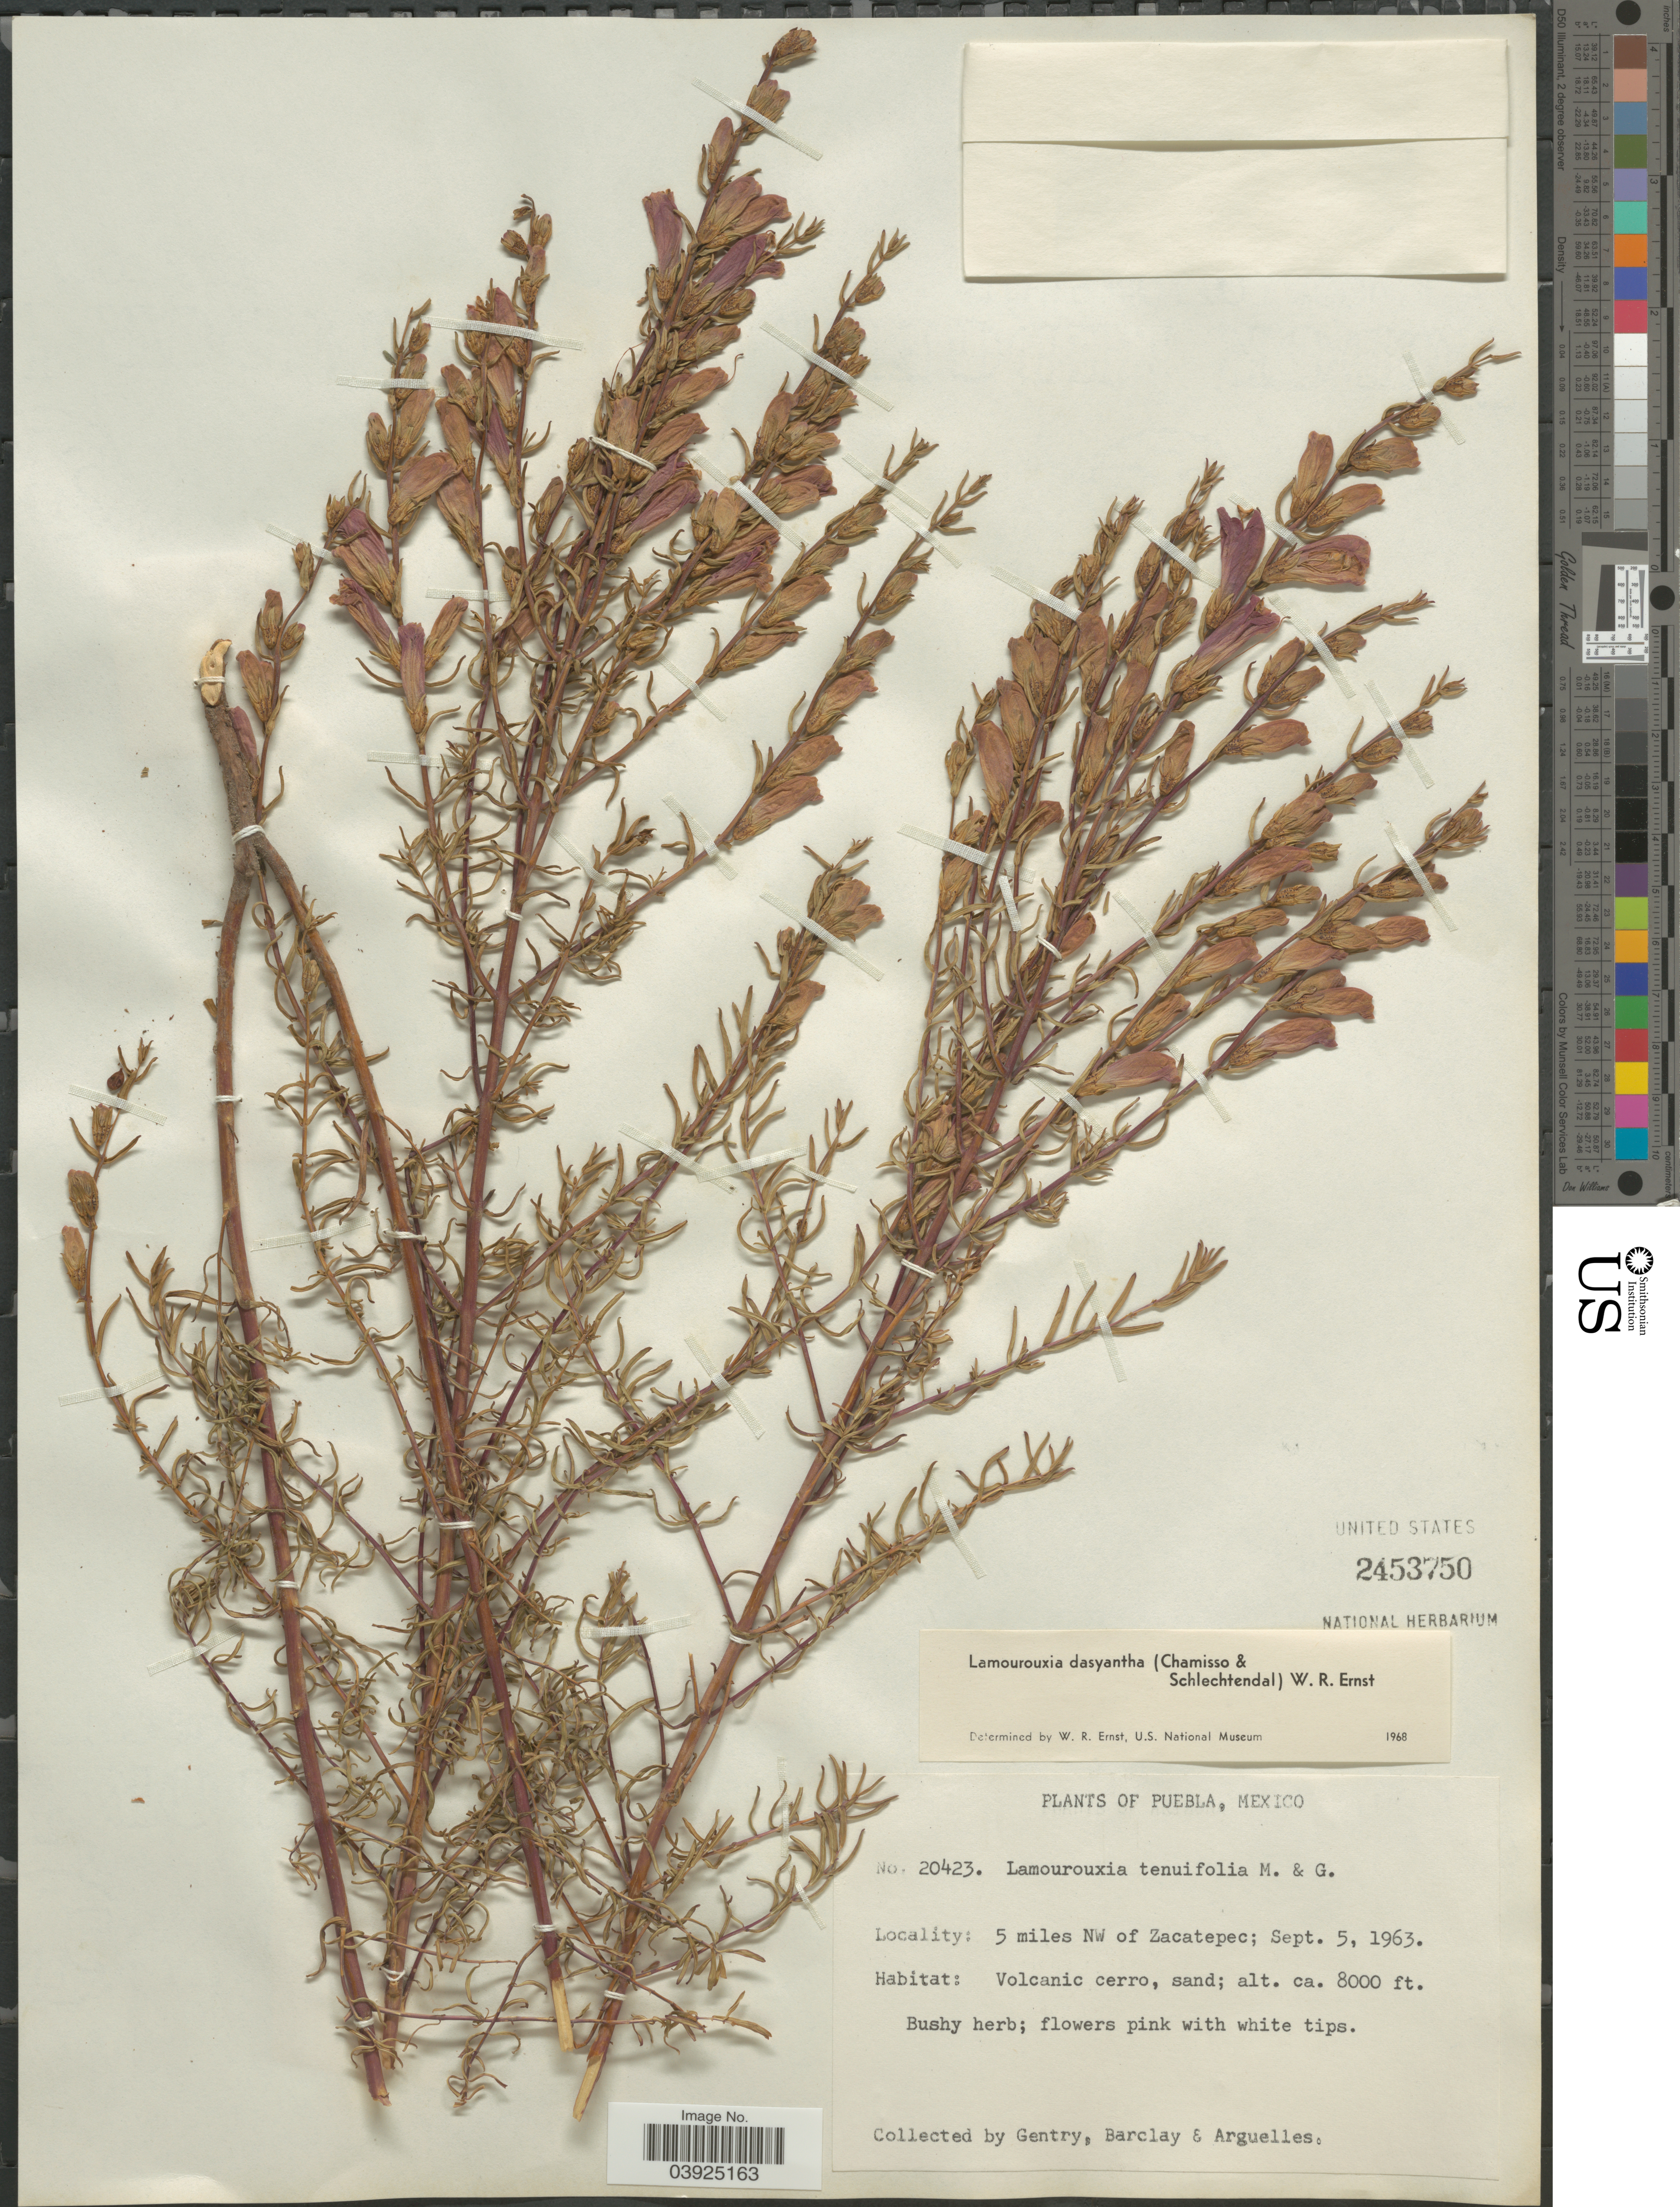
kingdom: Plantae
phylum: Tracheophyta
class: Magnoliopsida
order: Lamiales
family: Orobanchaceae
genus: Lamourouxia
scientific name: Lamourouxia dasyantha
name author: (Cham. & Schltdl.) W.R. Ernst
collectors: Gentry, --, -- Barclay & Arguelles, --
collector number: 20423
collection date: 1963-09-05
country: Mexico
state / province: Puebla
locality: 5 miles NW of Zacatepec. Volcanic cerro.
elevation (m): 2438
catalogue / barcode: US 2453750